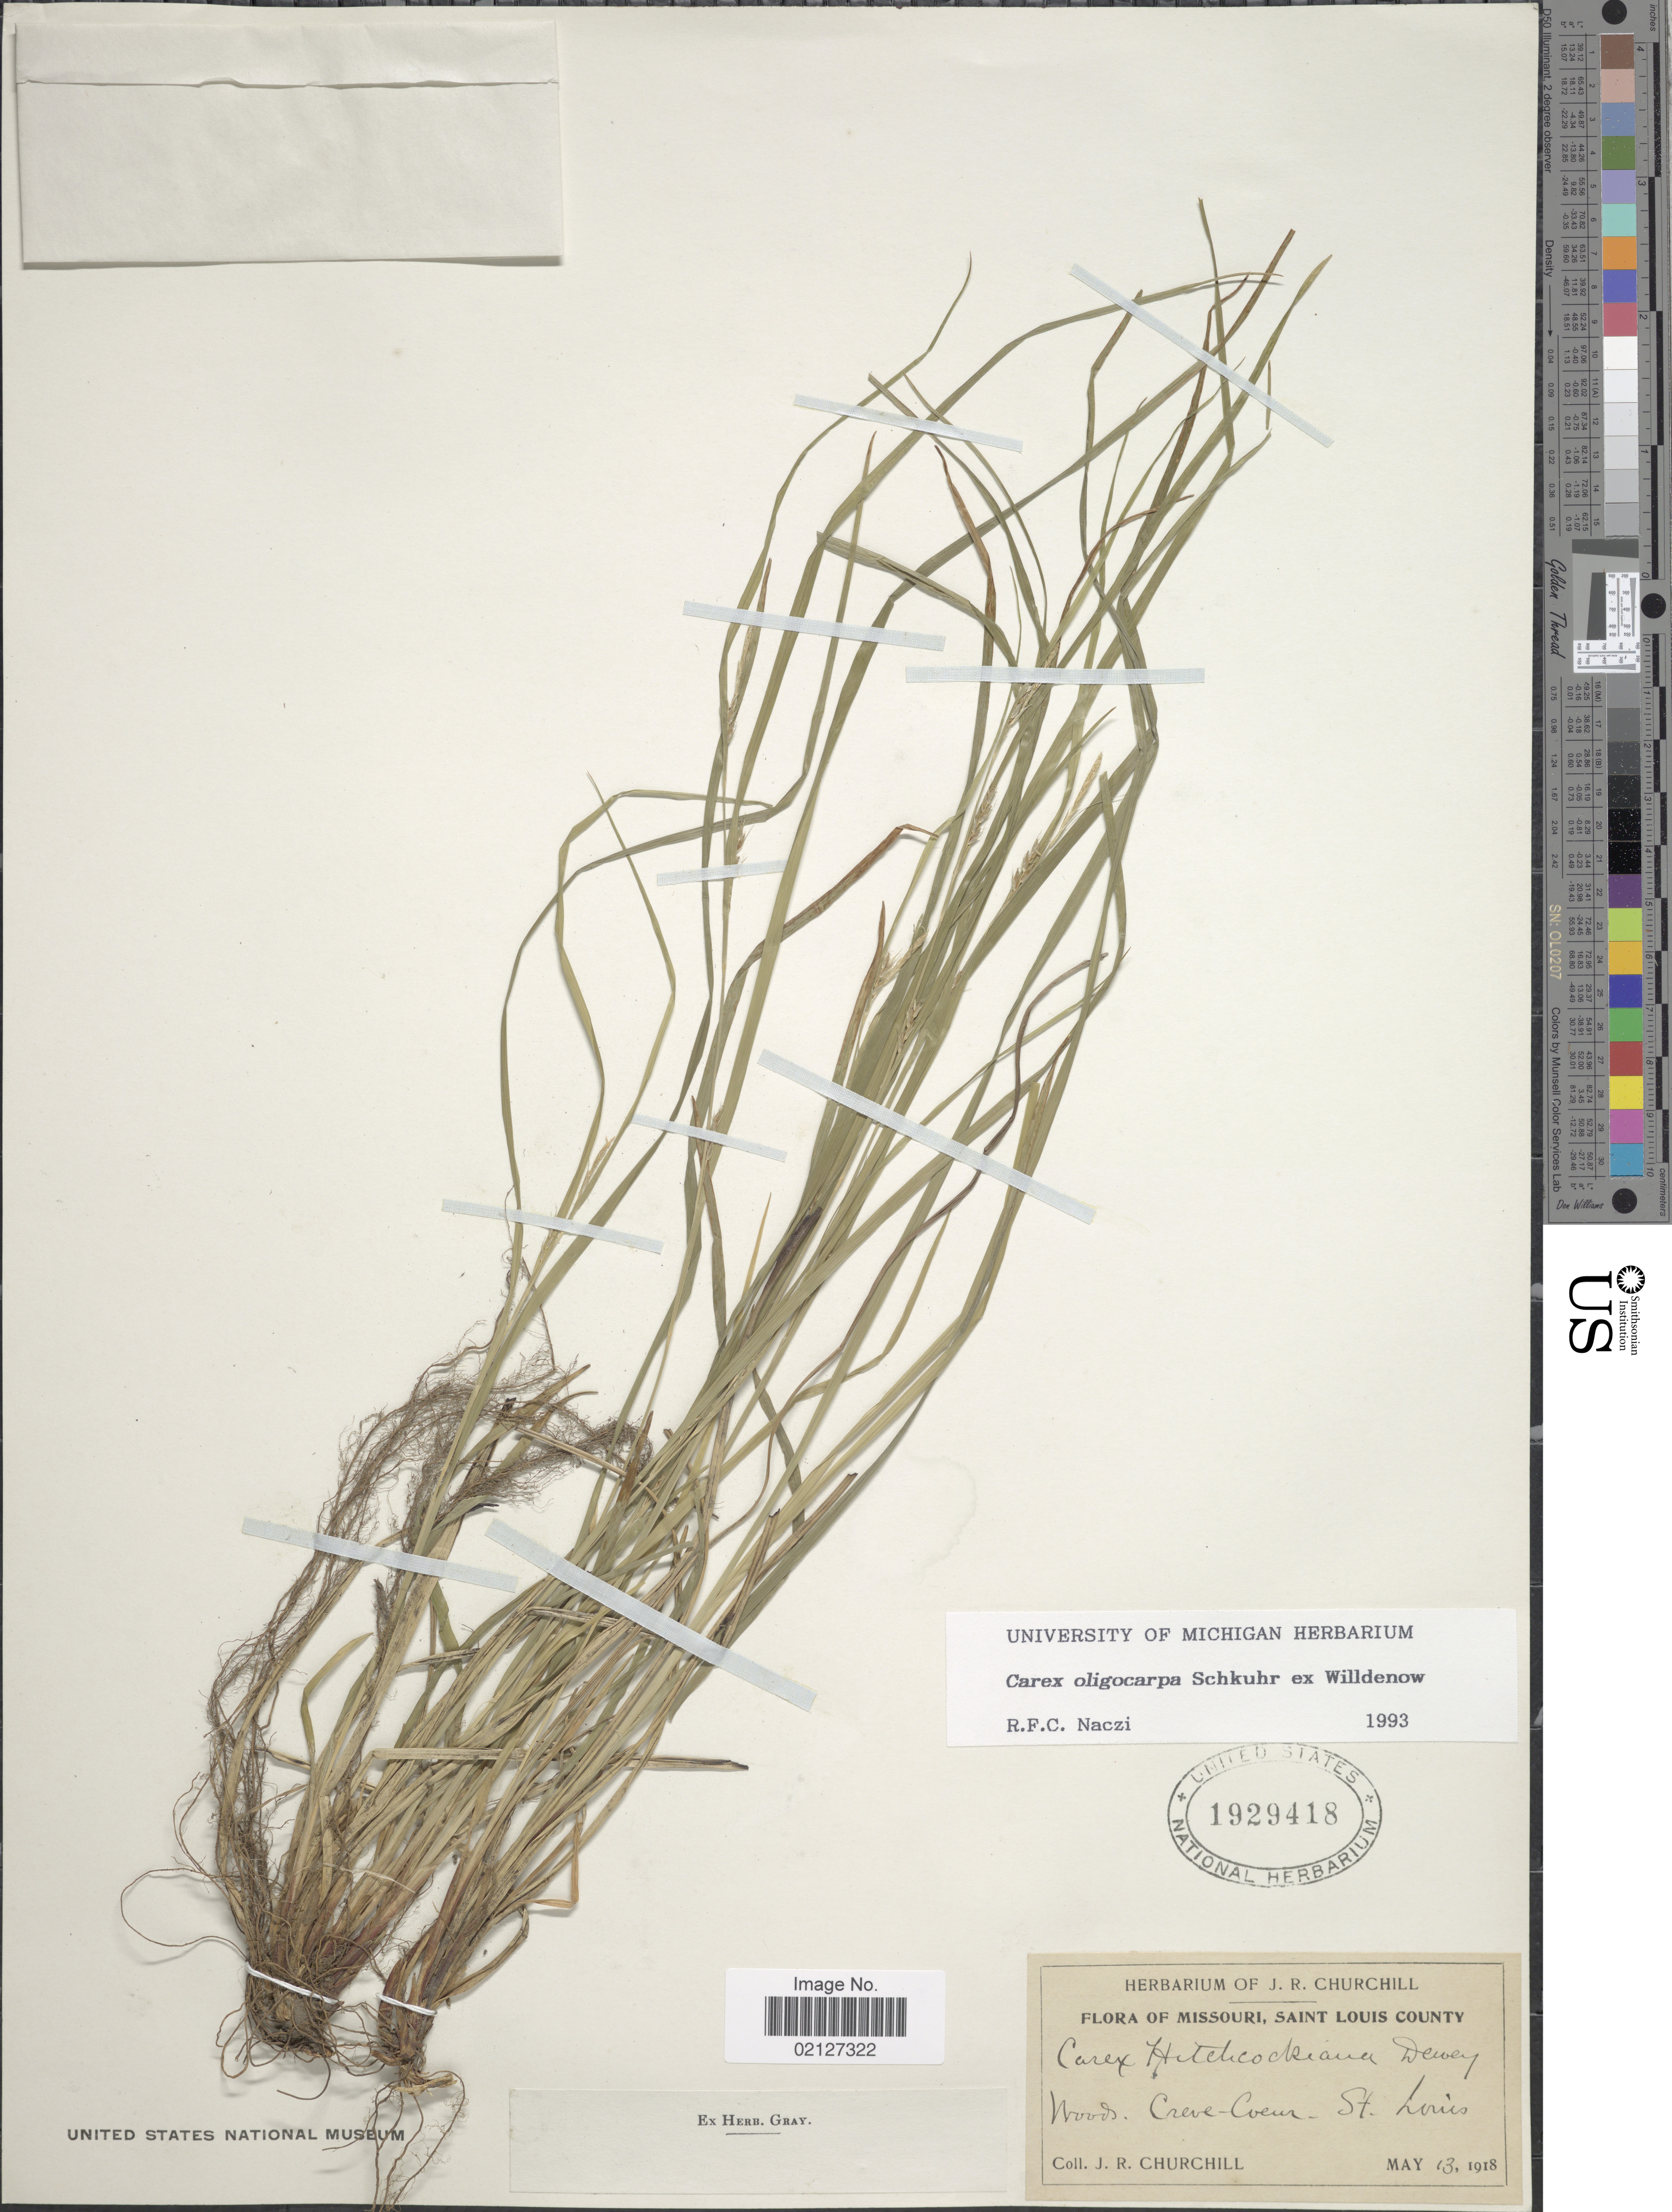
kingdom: Plantae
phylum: Tracheophyta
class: Liliopsida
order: Poales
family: Cyperaceae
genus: Carex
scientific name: Carex oligocarpa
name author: Willd.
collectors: J. Churchill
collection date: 1918-05-13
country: United States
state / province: Missouri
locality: Saint Louis County, wods, Creve-Coeur, St. Louis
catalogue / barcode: US 1929418